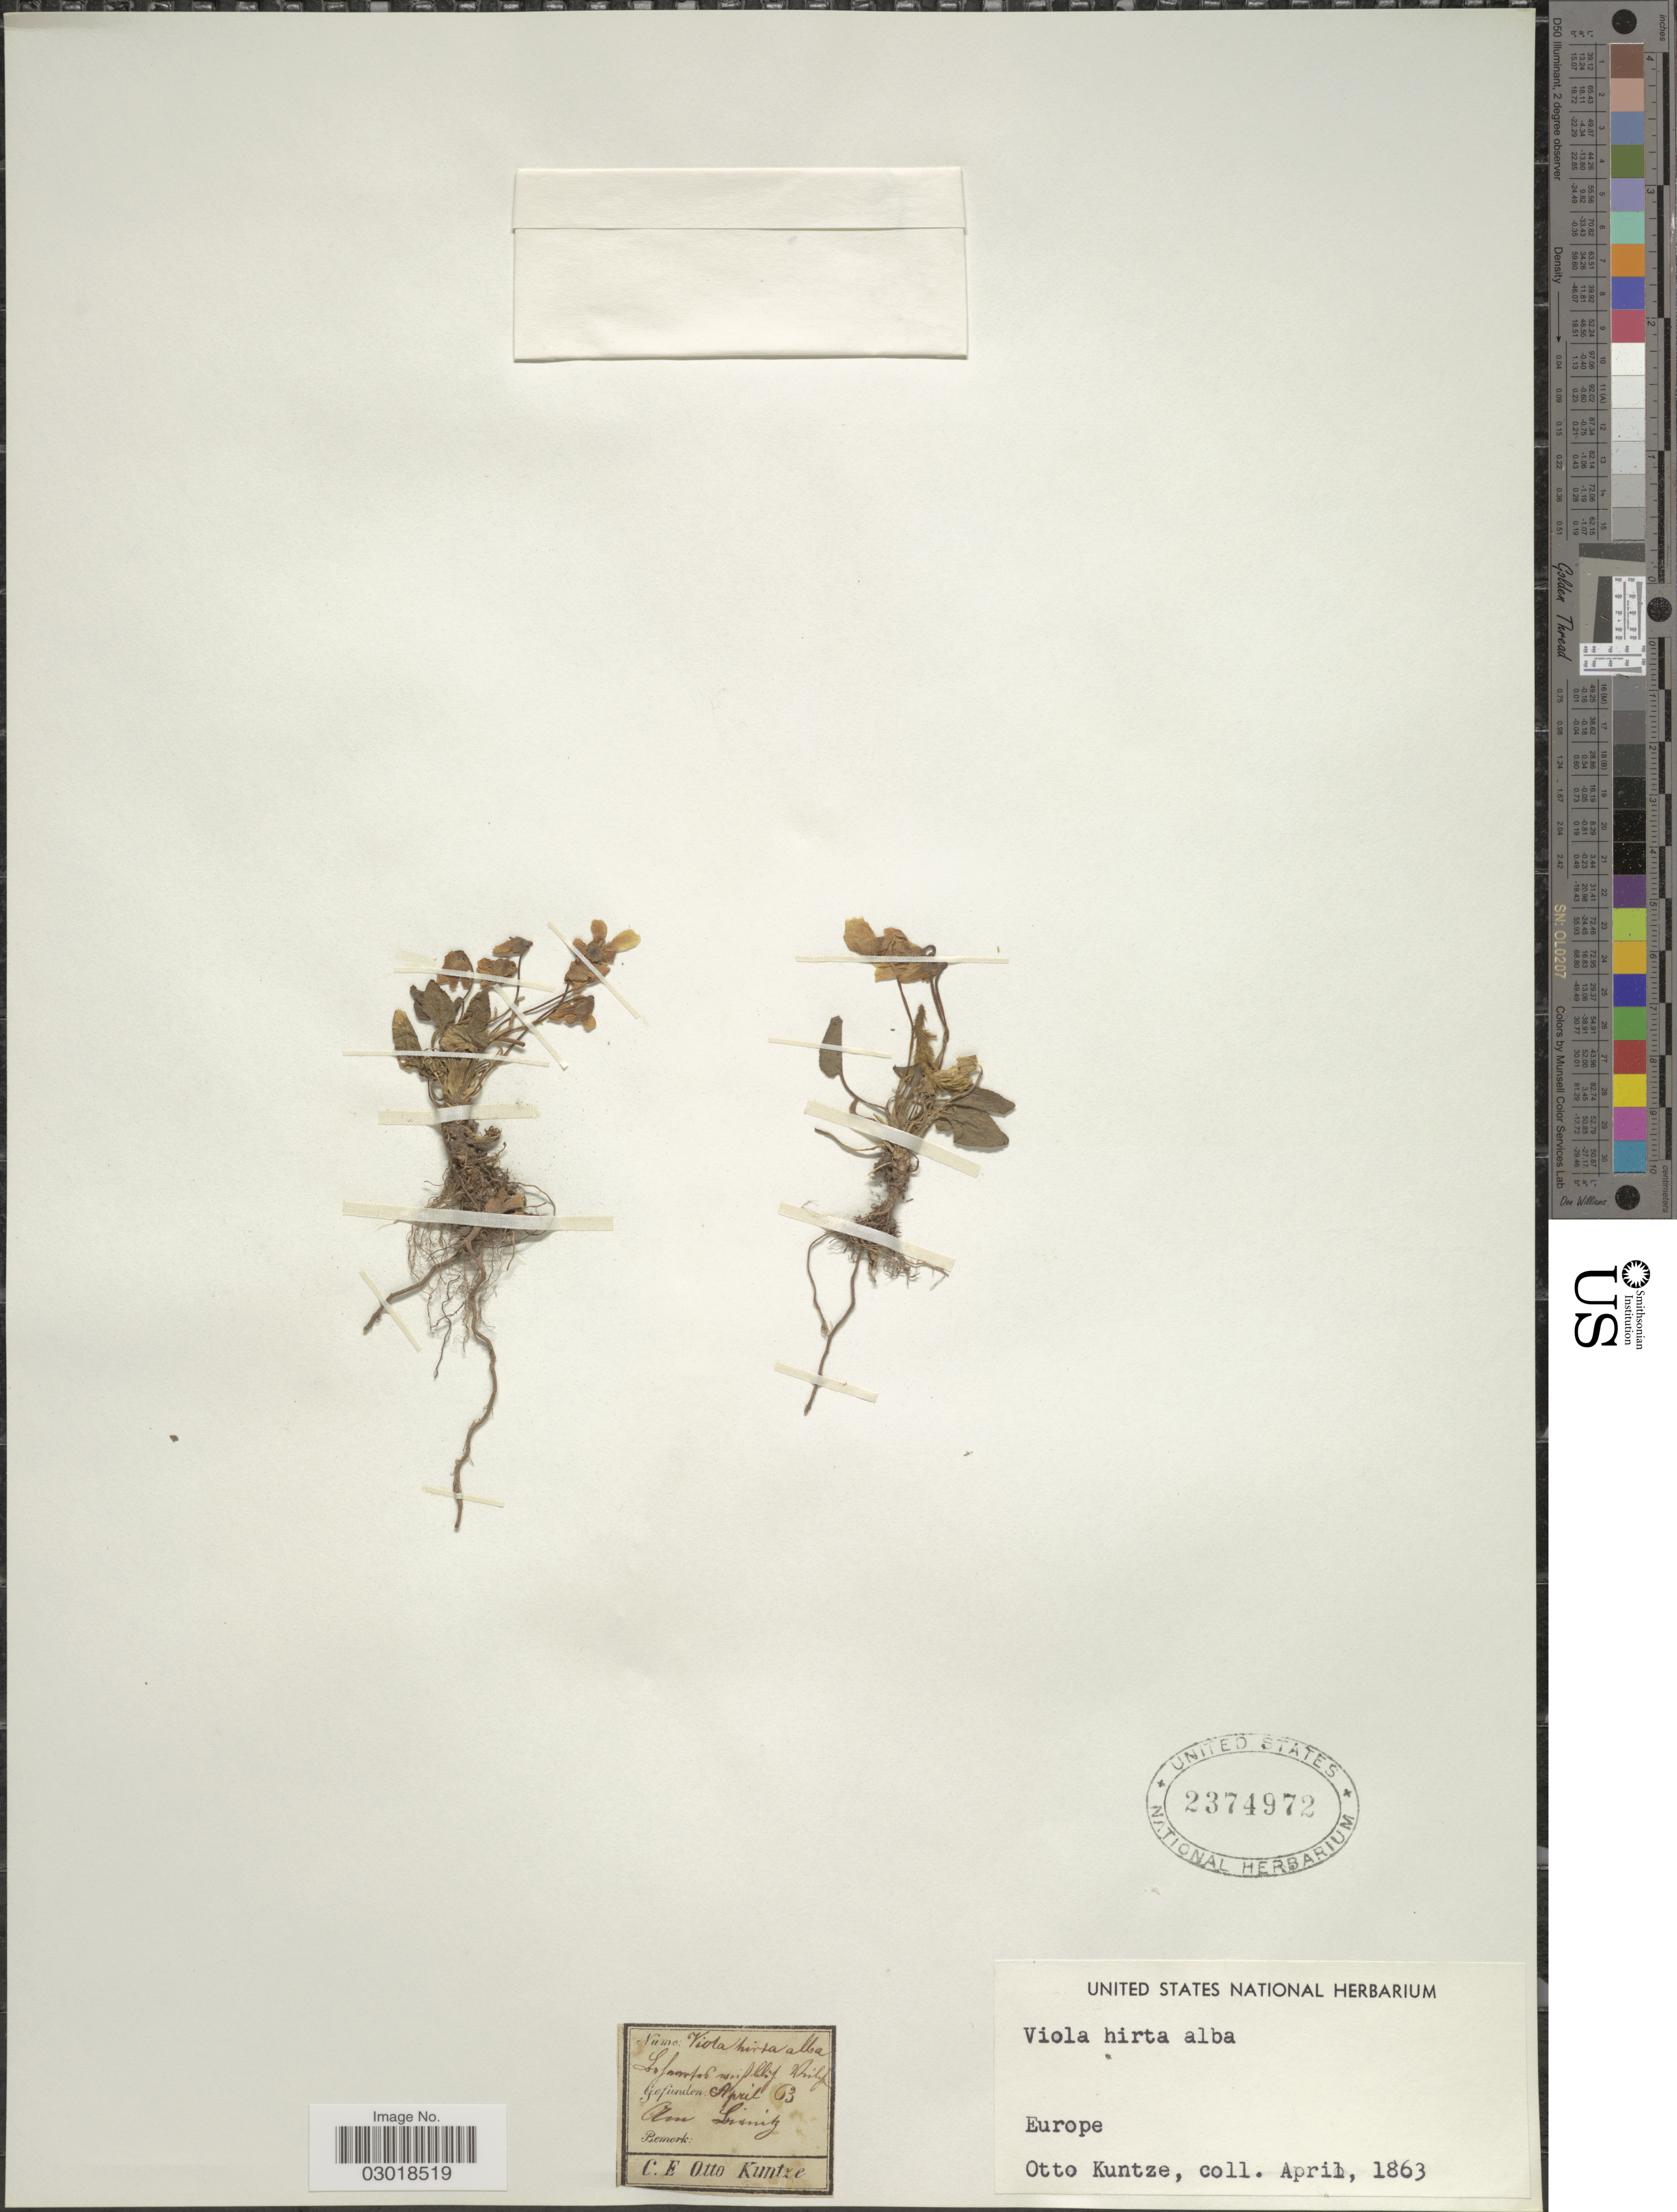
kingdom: Plantae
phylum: Tracheophyta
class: Magnoliopsida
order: Malpighiales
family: Violaceae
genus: Viola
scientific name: Viola hirta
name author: L.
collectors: C.E.O. Kuntze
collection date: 1863-04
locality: Europe.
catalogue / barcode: US 2374972